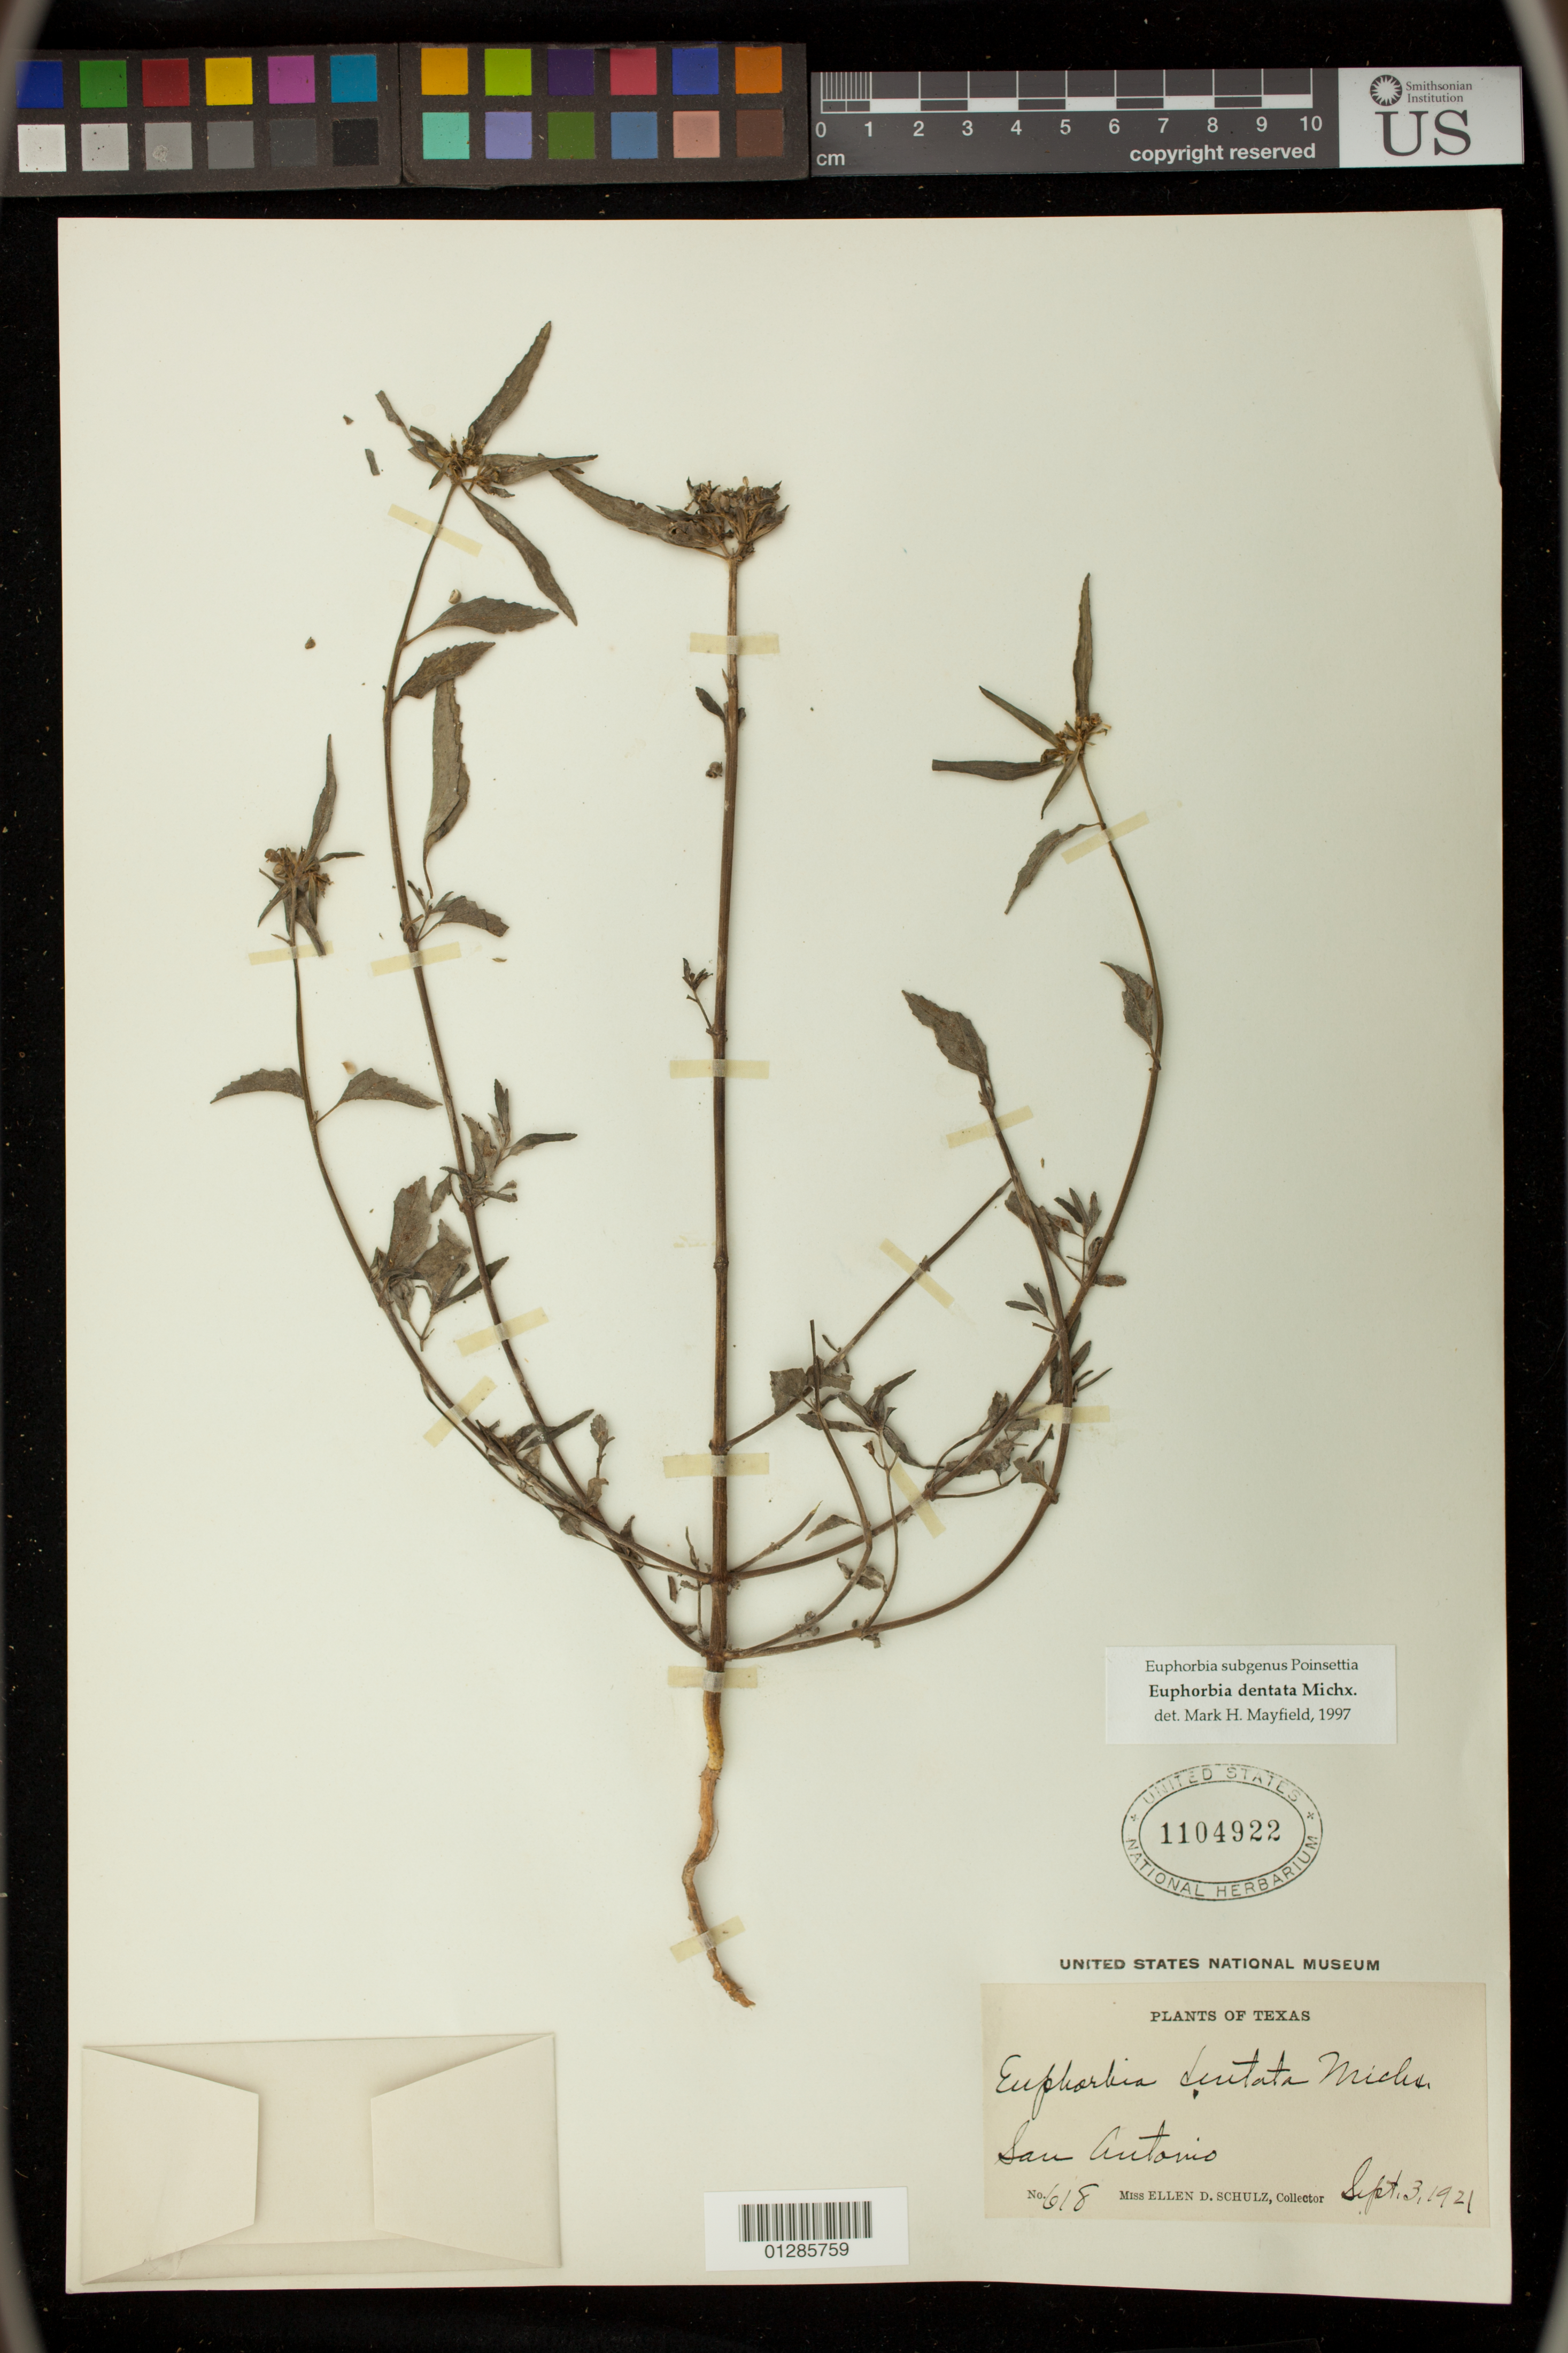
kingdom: Plantae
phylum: Tracheophyta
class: Magnoliopsida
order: Malpighiales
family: Euphorbiaceae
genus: Euphorbia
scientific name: Euphorbia dentata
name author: Michx.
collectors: E. D. Schulz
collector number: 618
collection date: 1921-09-03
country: United States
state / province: Texas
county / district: Bexar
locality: San Antonio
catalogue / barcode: US 1104922